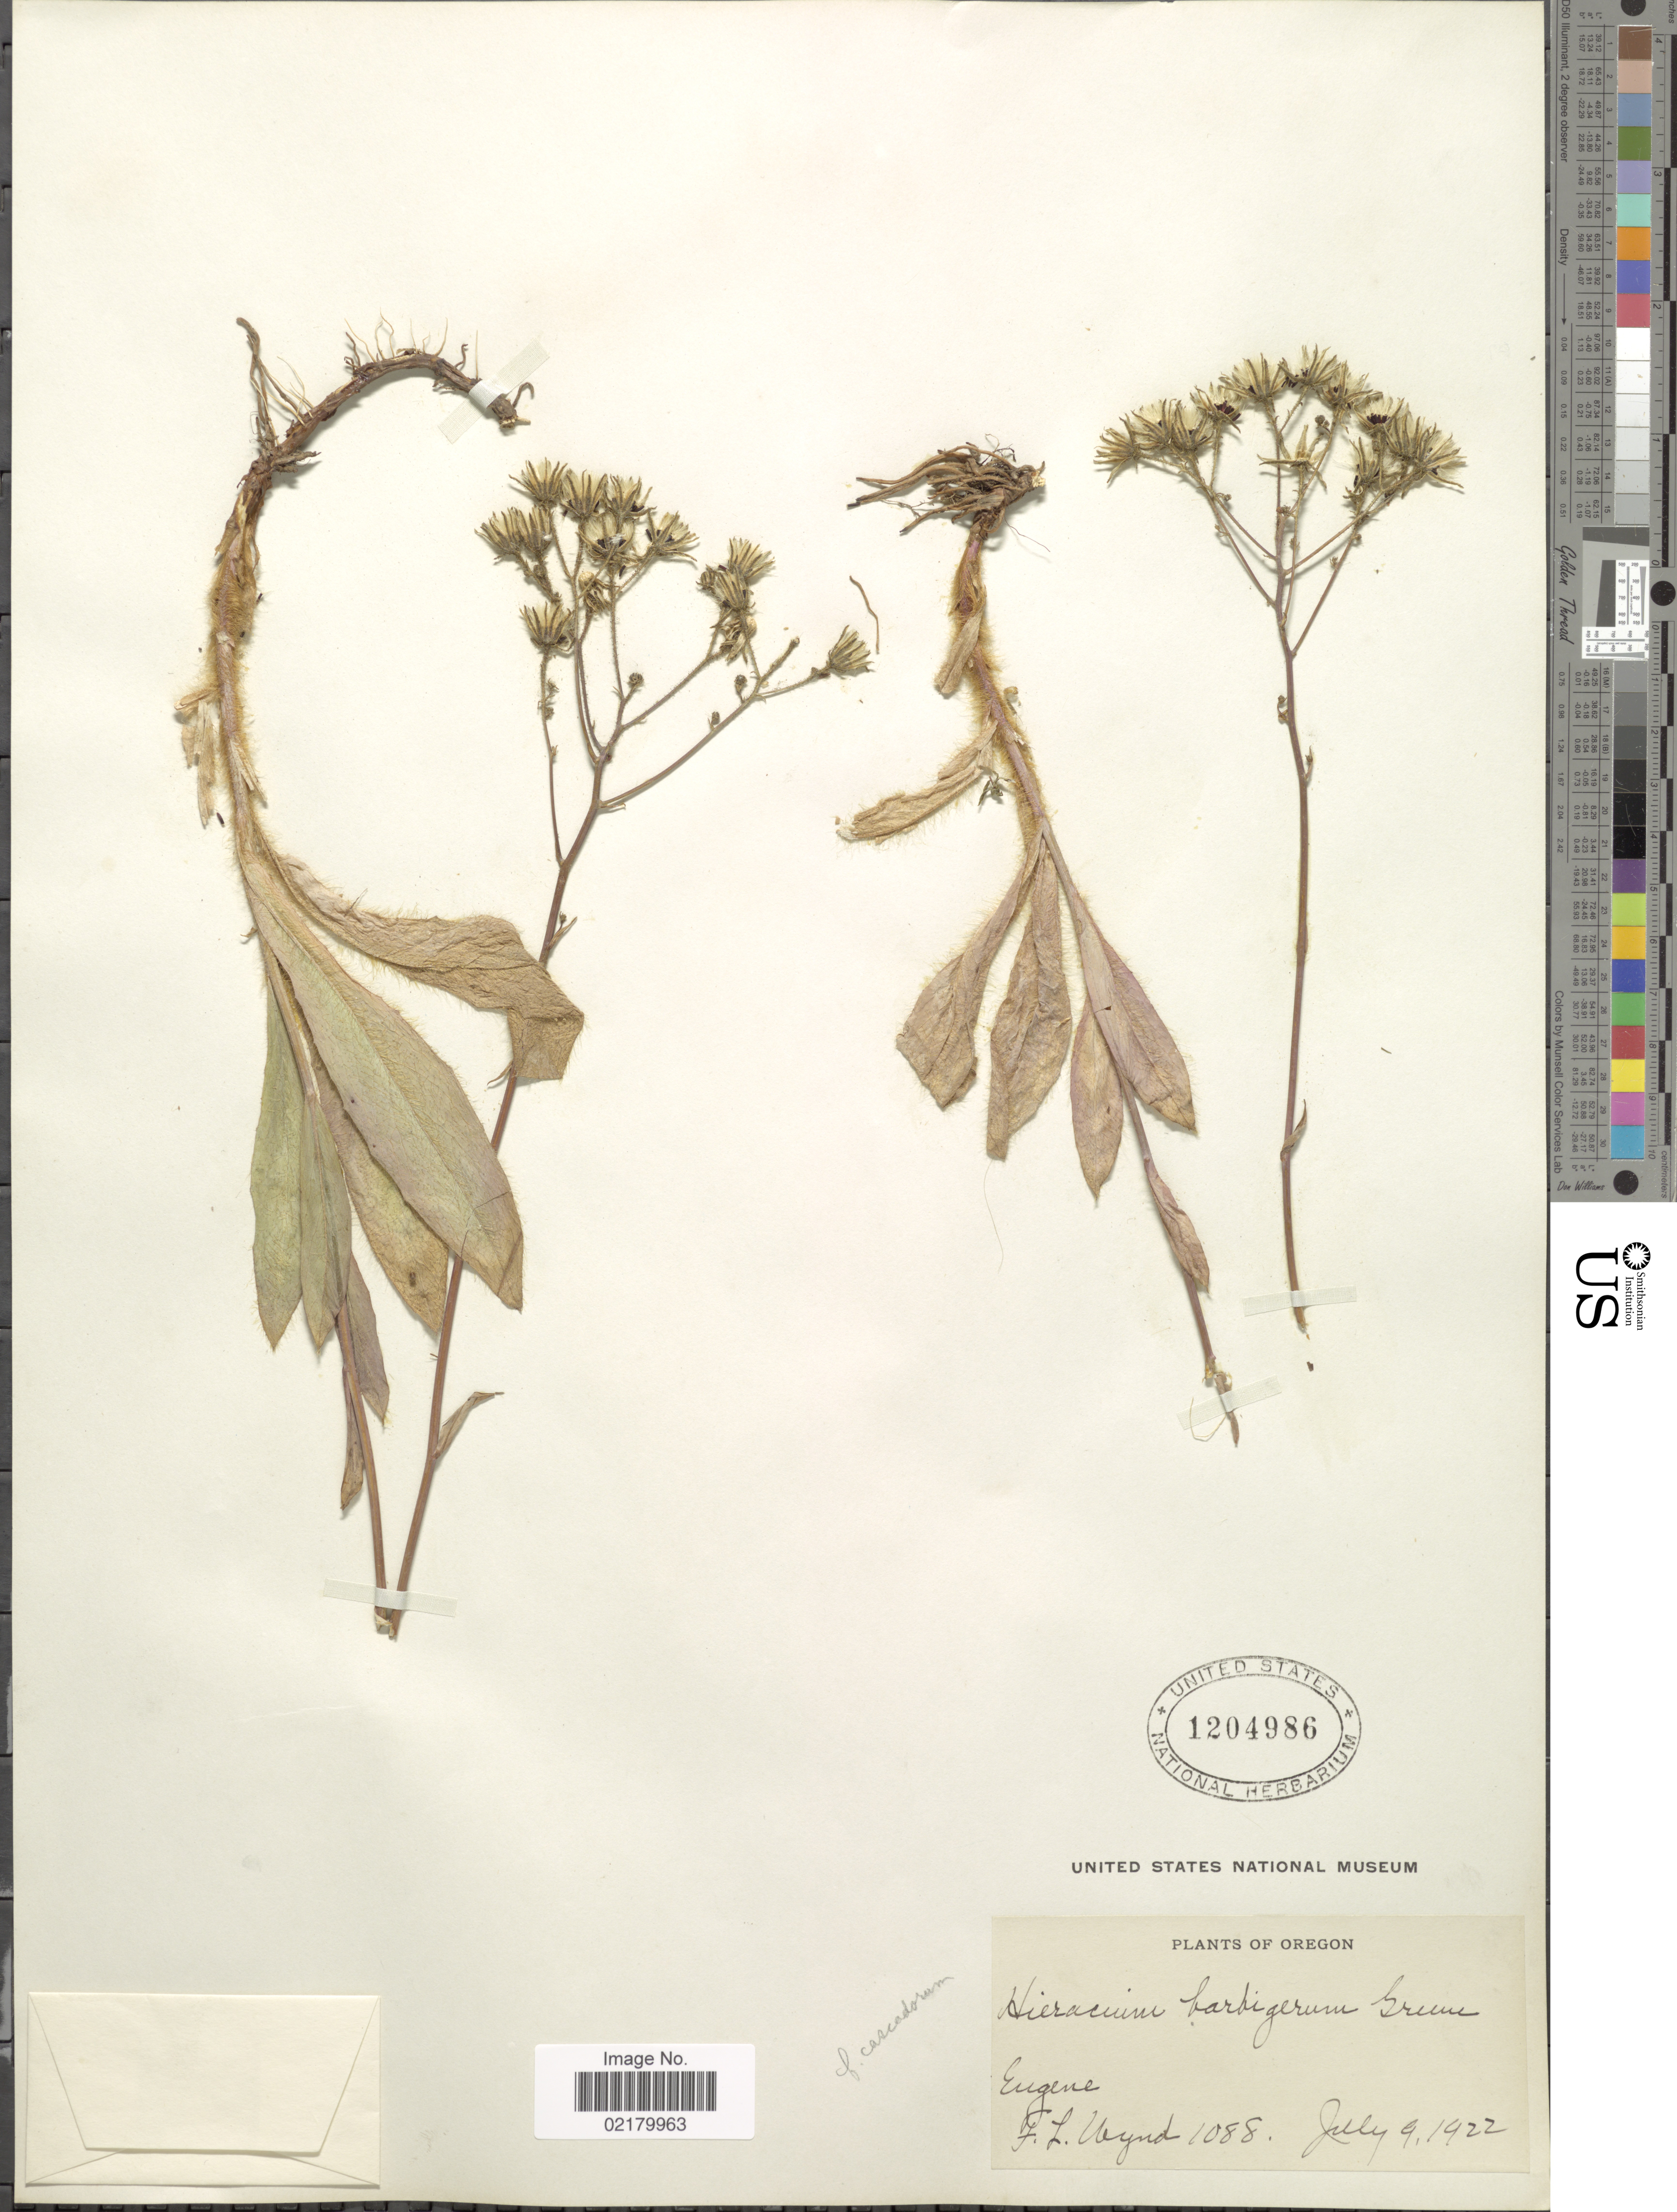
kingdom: Plantae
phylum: Tracheophyta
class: Magnoliopsida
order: Asterales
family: Asteraceae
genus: Hieracium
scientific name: Hieracium cascadorum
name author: Zahn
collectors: F. L. Wynd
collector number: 1088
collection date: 1922-07-09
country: United States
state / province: Oregon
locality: Eugene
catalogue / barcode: US 1204986